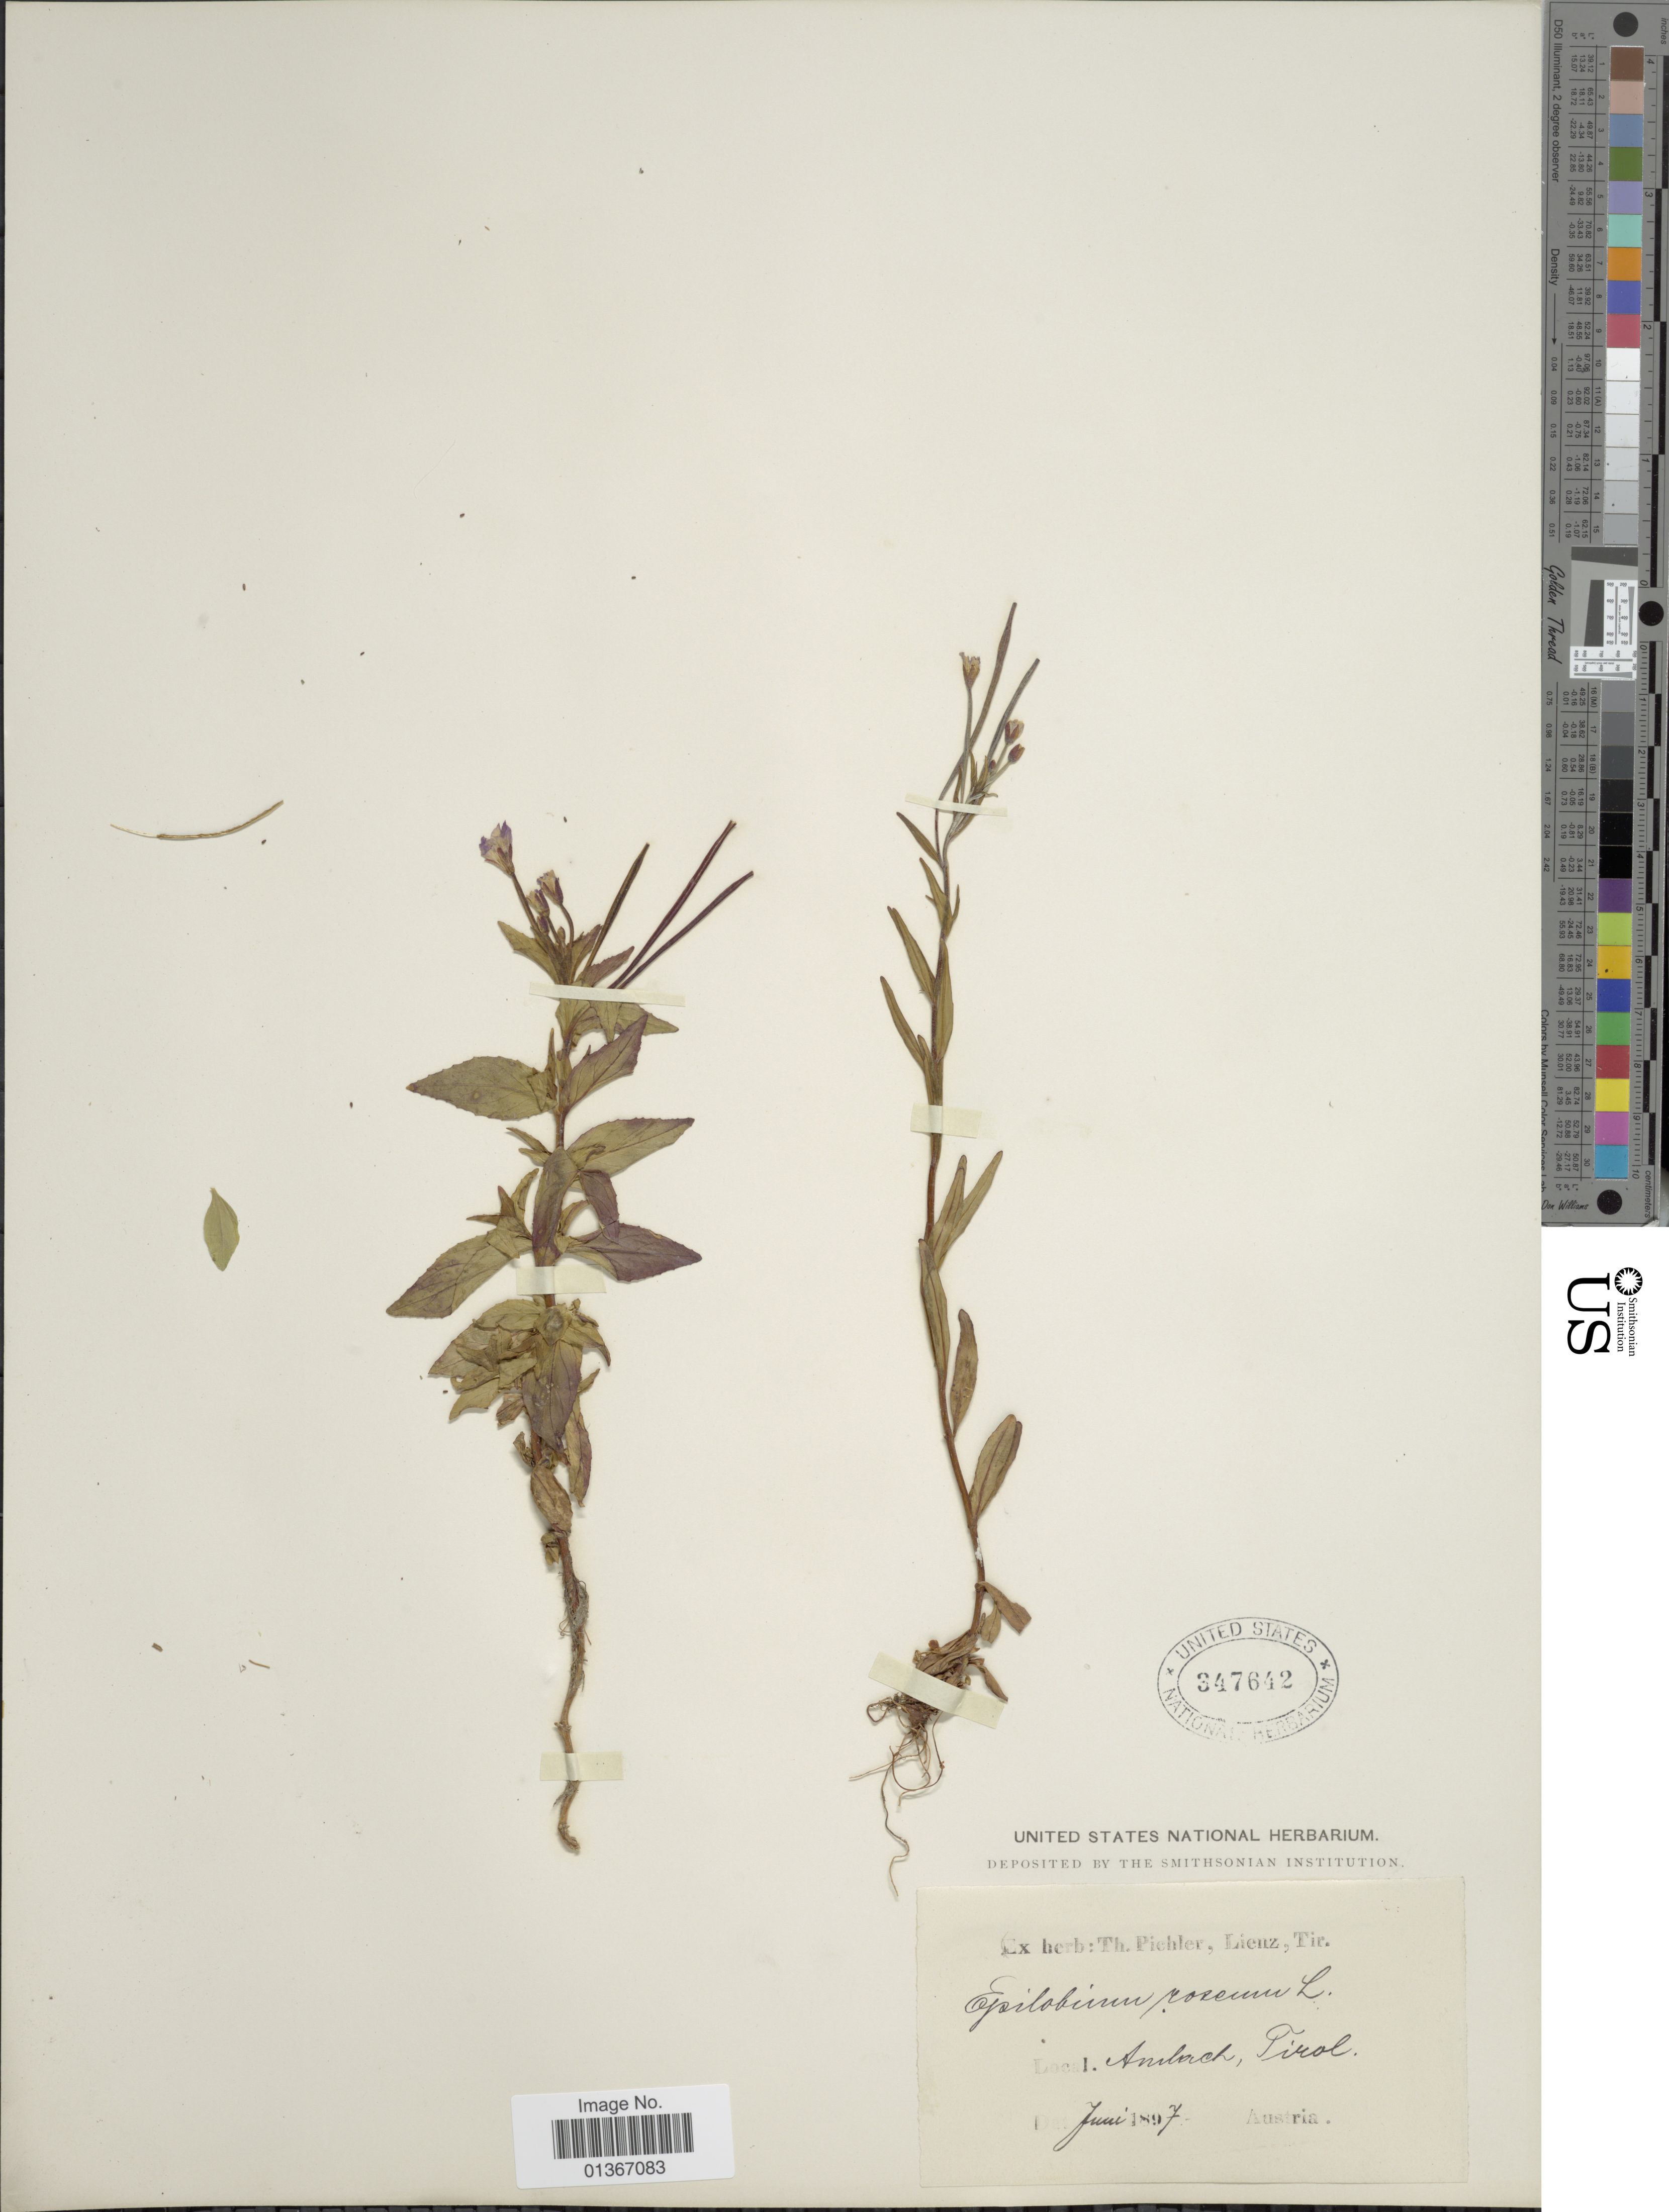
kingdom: Plantae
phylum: Tracheophyta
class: Magnoliopsida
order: Myrtales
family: Onagraceae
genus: Epilobium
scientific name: Epilobium roseum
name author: Schreb.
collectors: ex herb. T. Pichler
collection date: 1897-06-01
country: Austria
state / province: Tirol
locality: Ambach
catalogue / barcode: US 347642